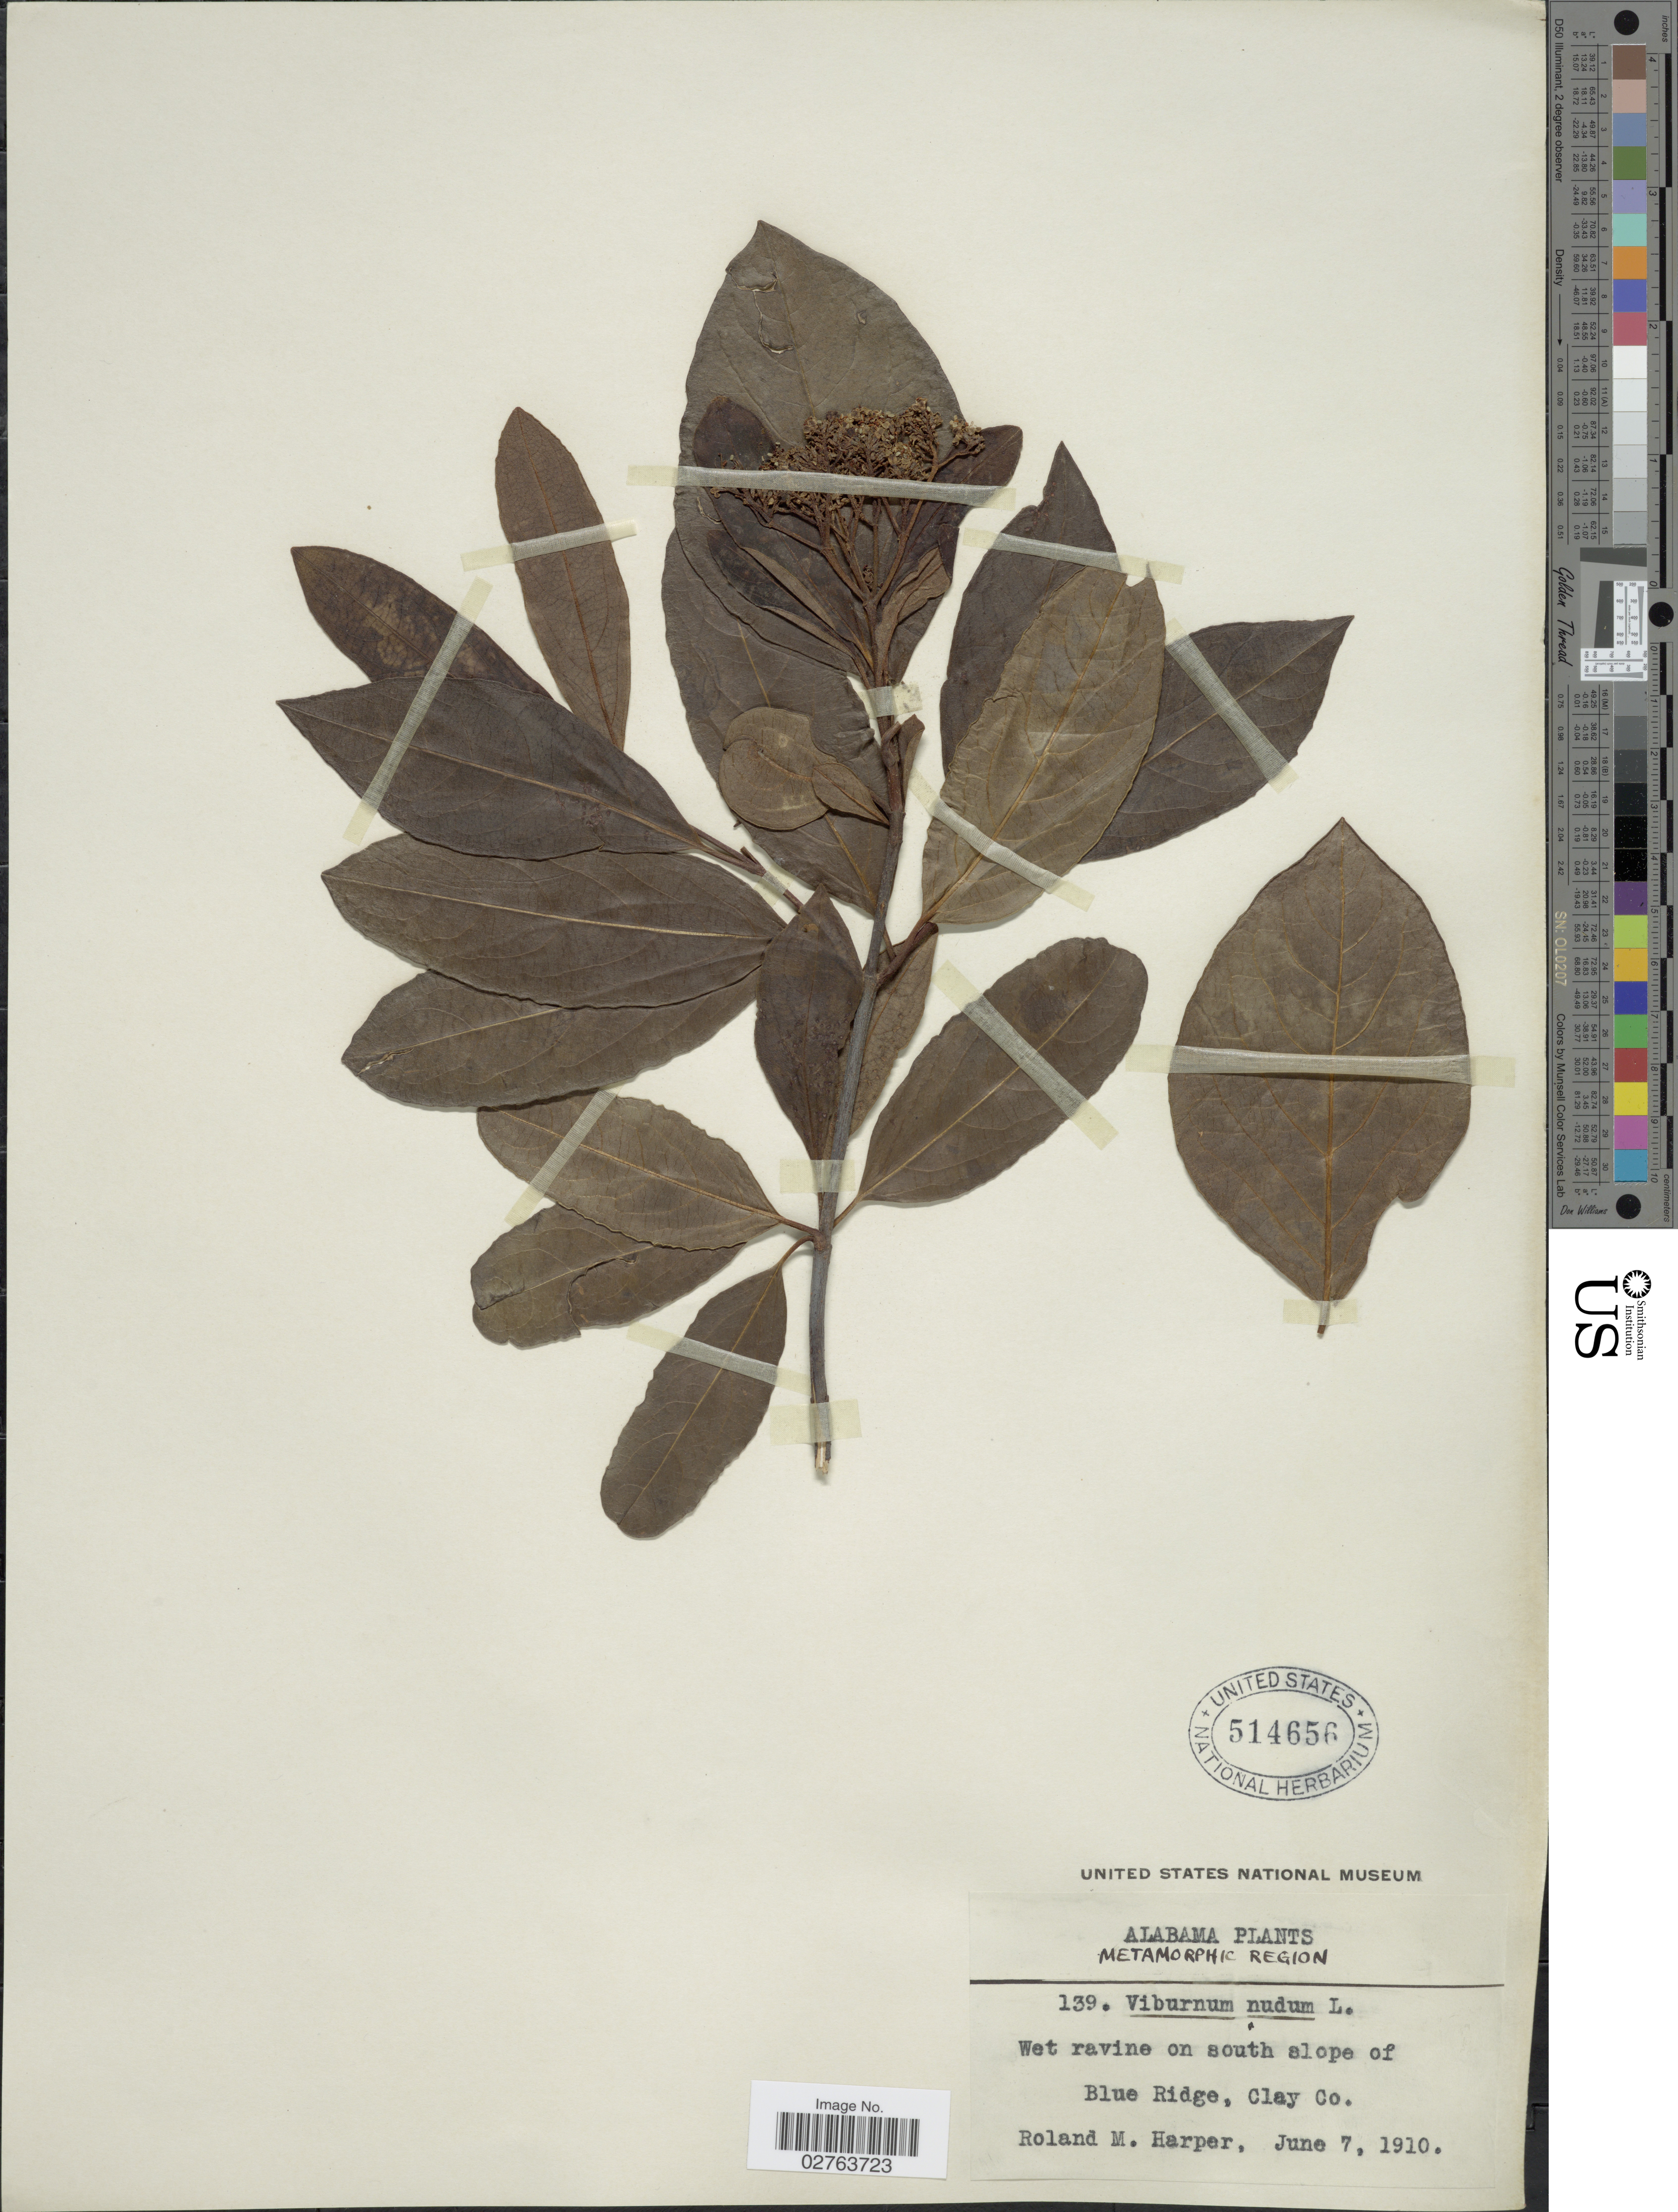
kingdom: Plantae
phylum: Tracheophyta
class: Magnoliopsida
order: Dipsacales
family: Viburnaceae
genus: Viburnum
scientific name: Viburnum nudum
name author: L.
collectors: R. M. Harper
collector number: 139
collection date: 1910-06-07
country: United States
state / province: Alabama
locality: Metamorphic Region. Wet ravine on south slope of Blue Ridge, Clay Co.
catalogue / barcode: US 514656